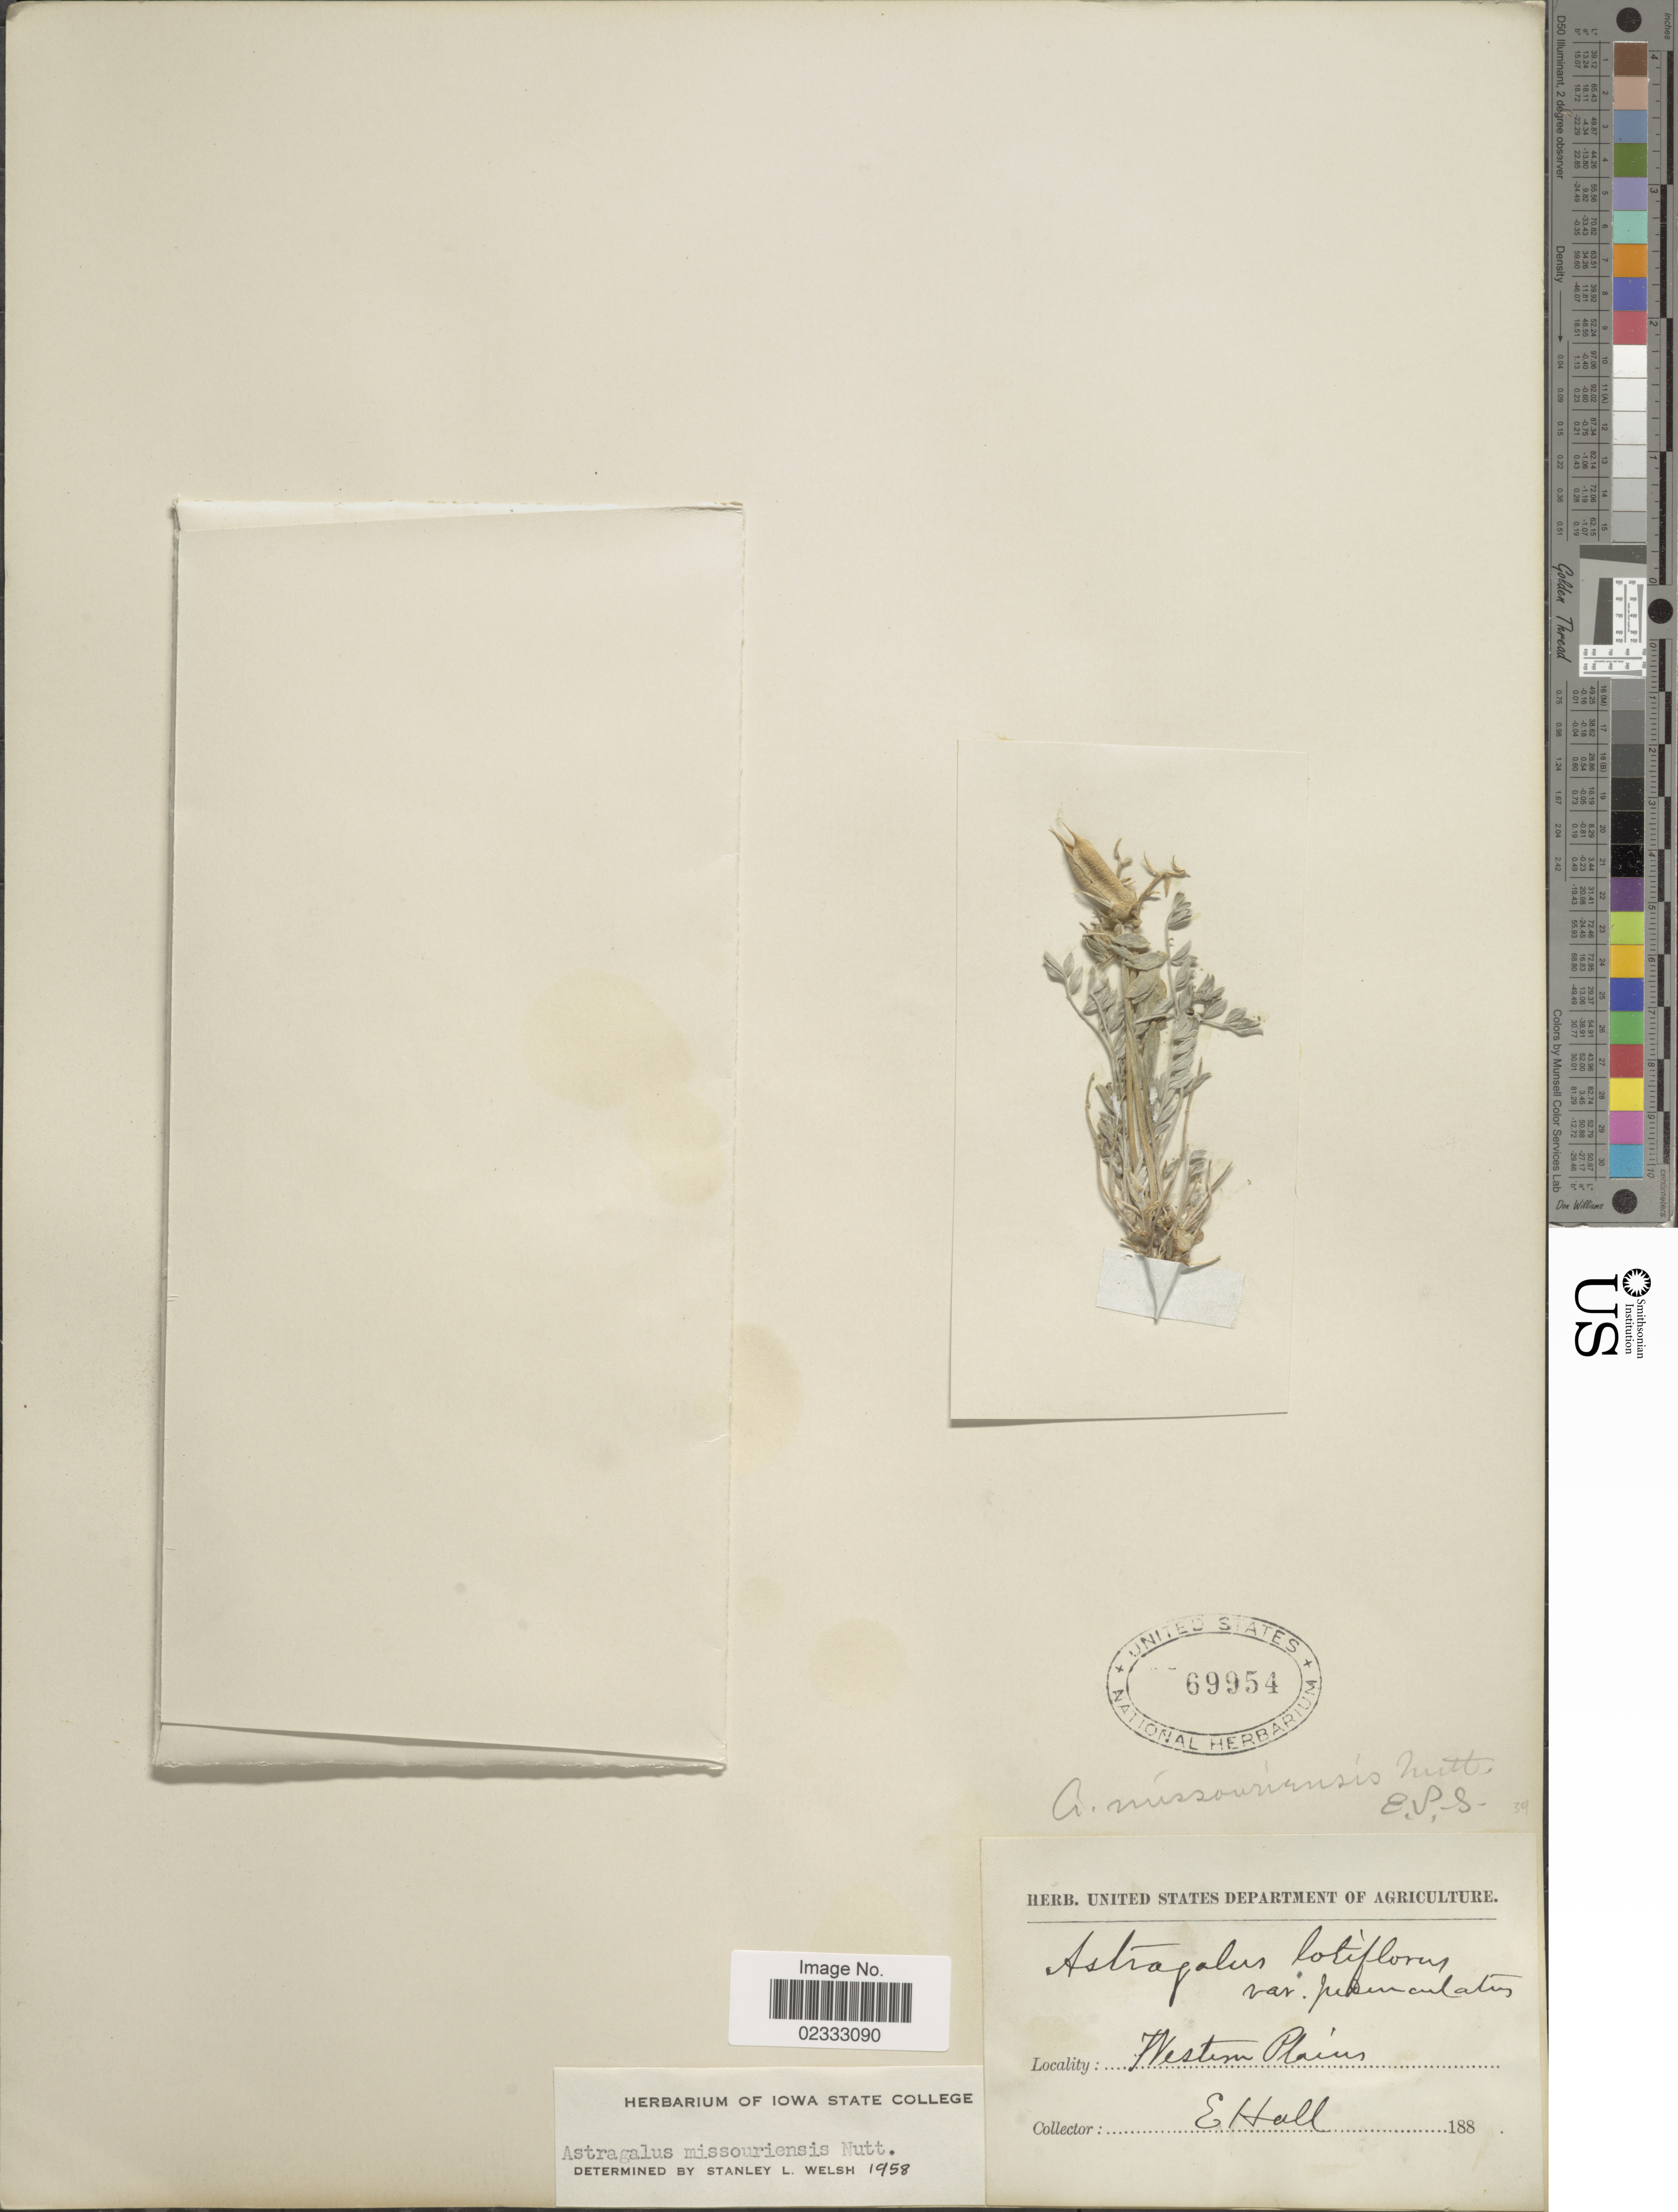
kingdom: Plantae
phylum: Tracheophyta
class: Magnoliopsida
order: Fabales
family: Fabaceae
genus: Astragalus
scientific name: Astragalus missouriensis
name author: Nutt.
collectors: E. Hall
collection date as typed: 188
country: United States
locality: Western Plains.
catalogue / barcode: US 69954